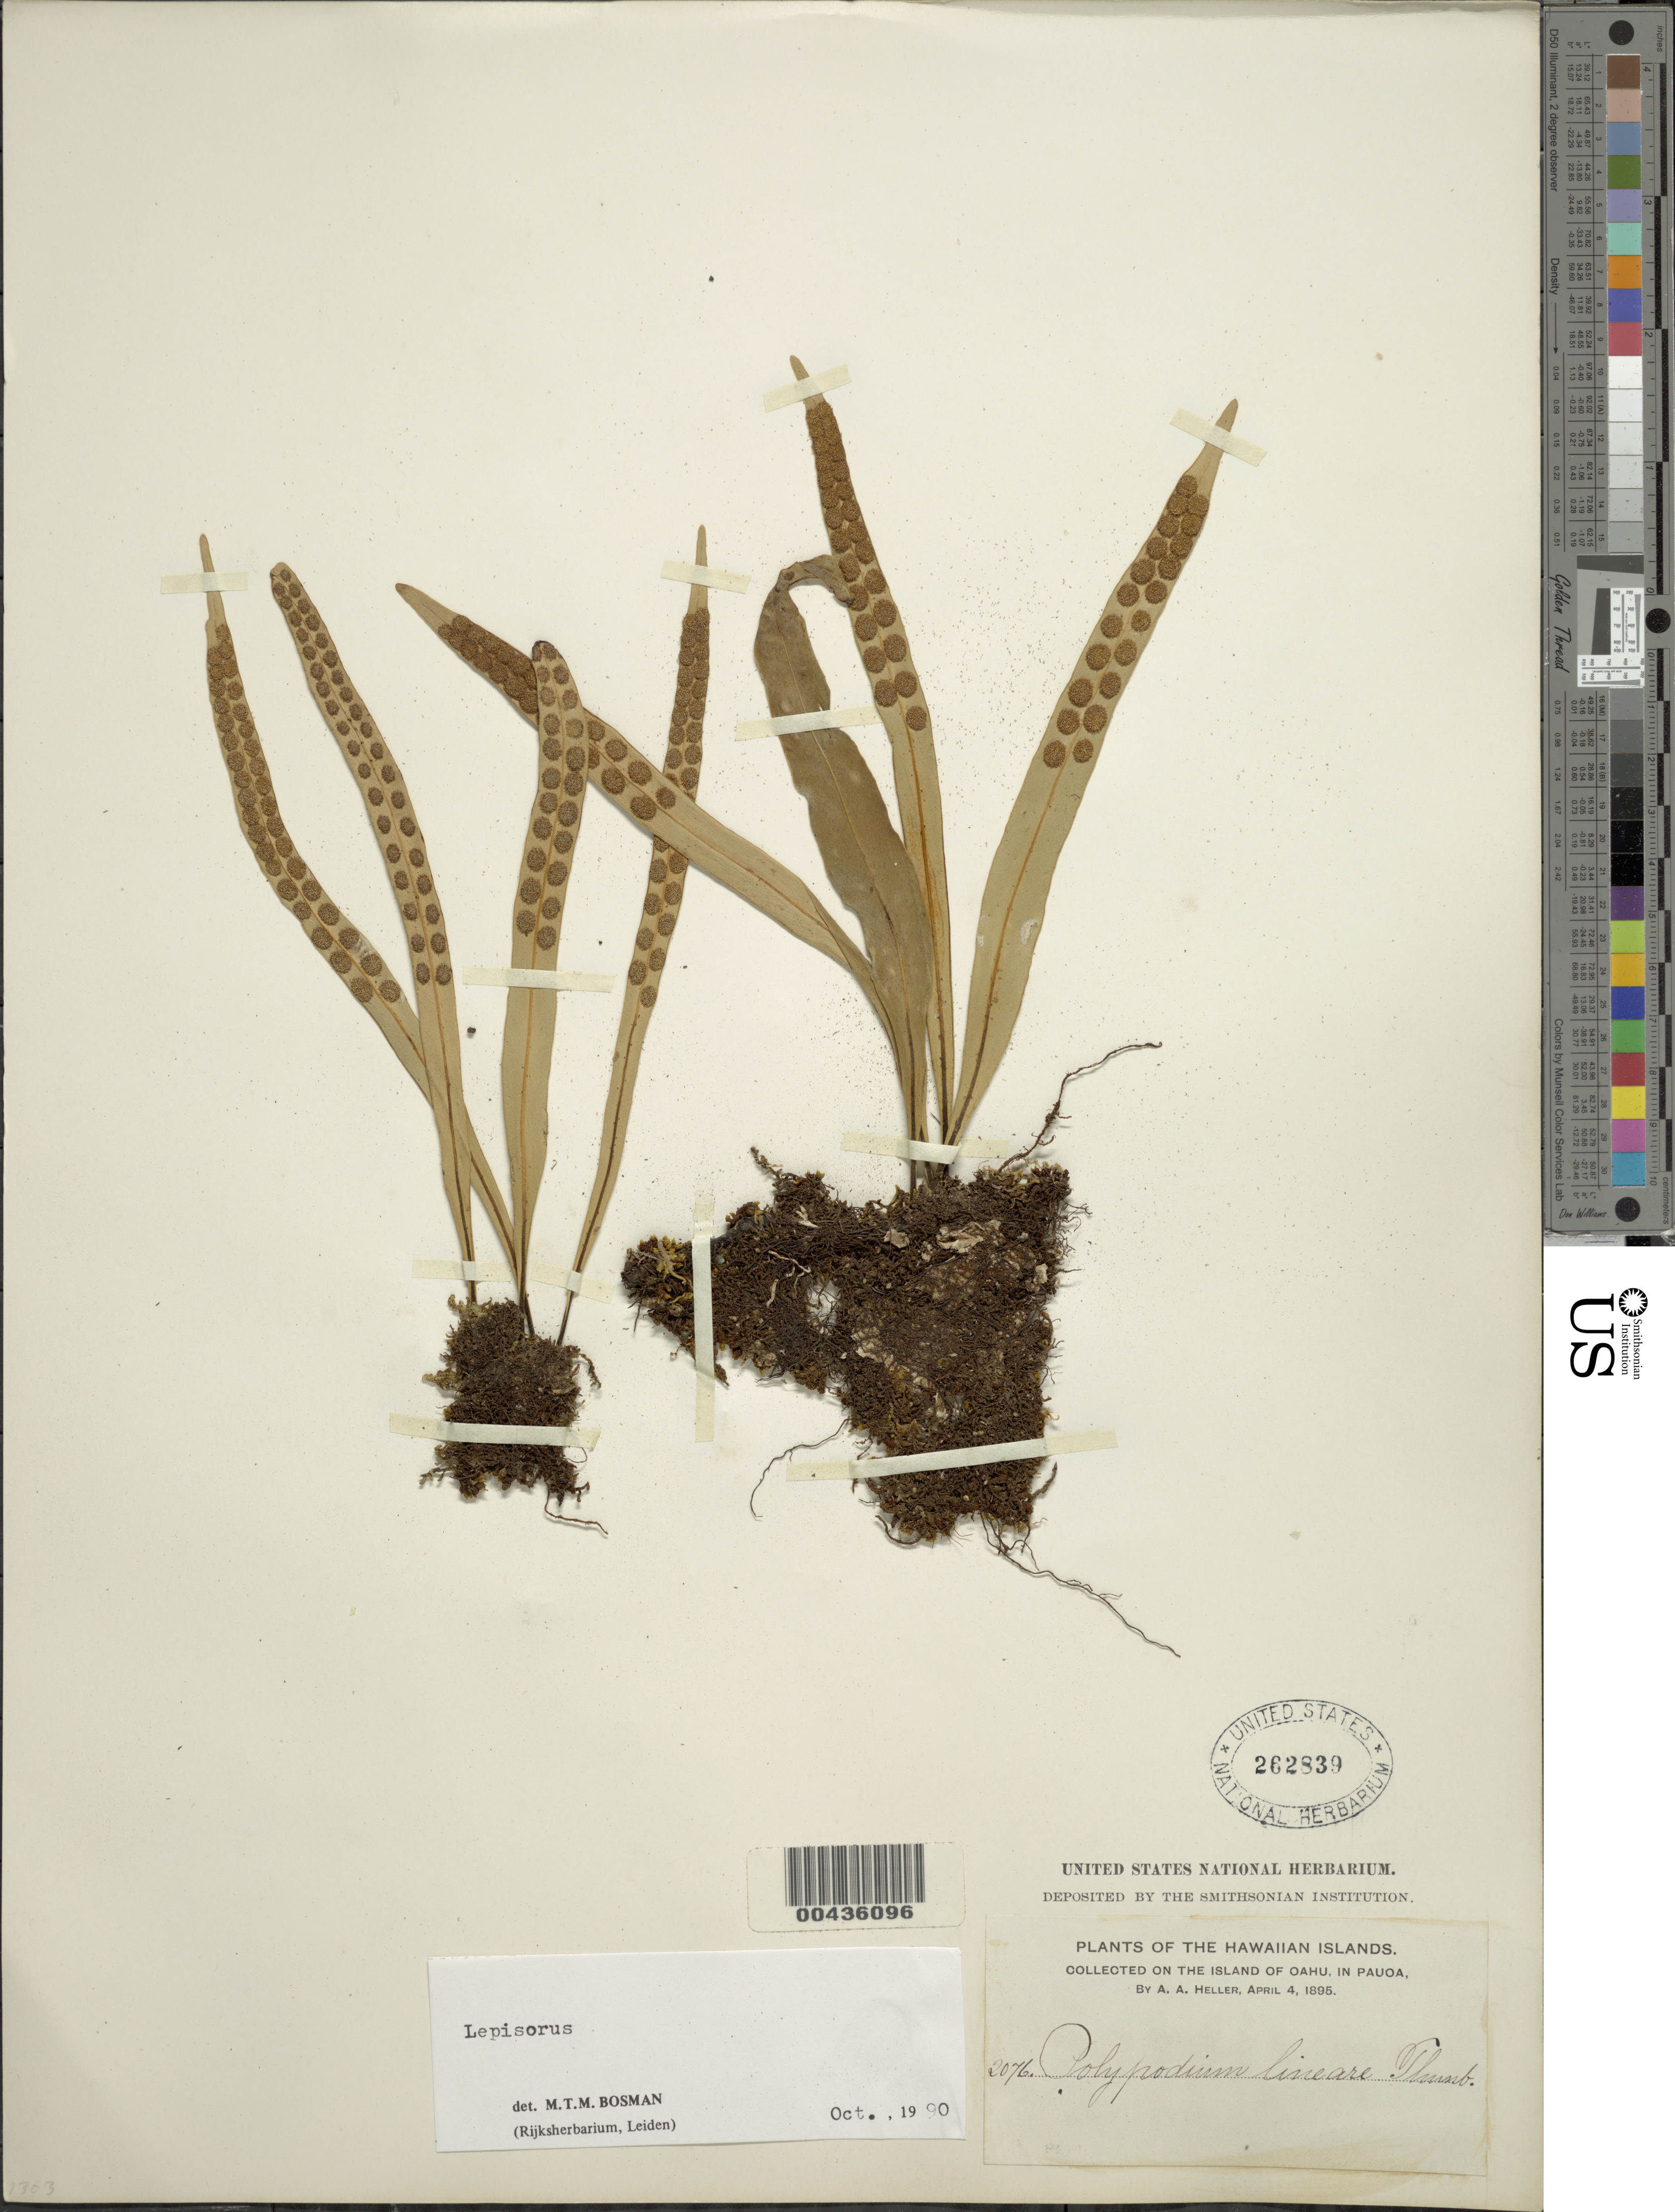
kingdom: Plantae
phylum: Tracheophyta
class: Polypodiopsida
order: Polypodiales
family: Polypodiaceae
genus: Lepisorus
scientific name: Lepisorus thunbergianus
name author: (Kaulf.) Ching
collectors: A. A. Heller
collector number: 2076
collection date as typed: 4 Apr 1895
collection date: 1895-04-04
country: United States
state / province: Hawaii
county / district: Honolulu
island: Oahu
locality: In Pauoa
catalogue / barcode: US 262839